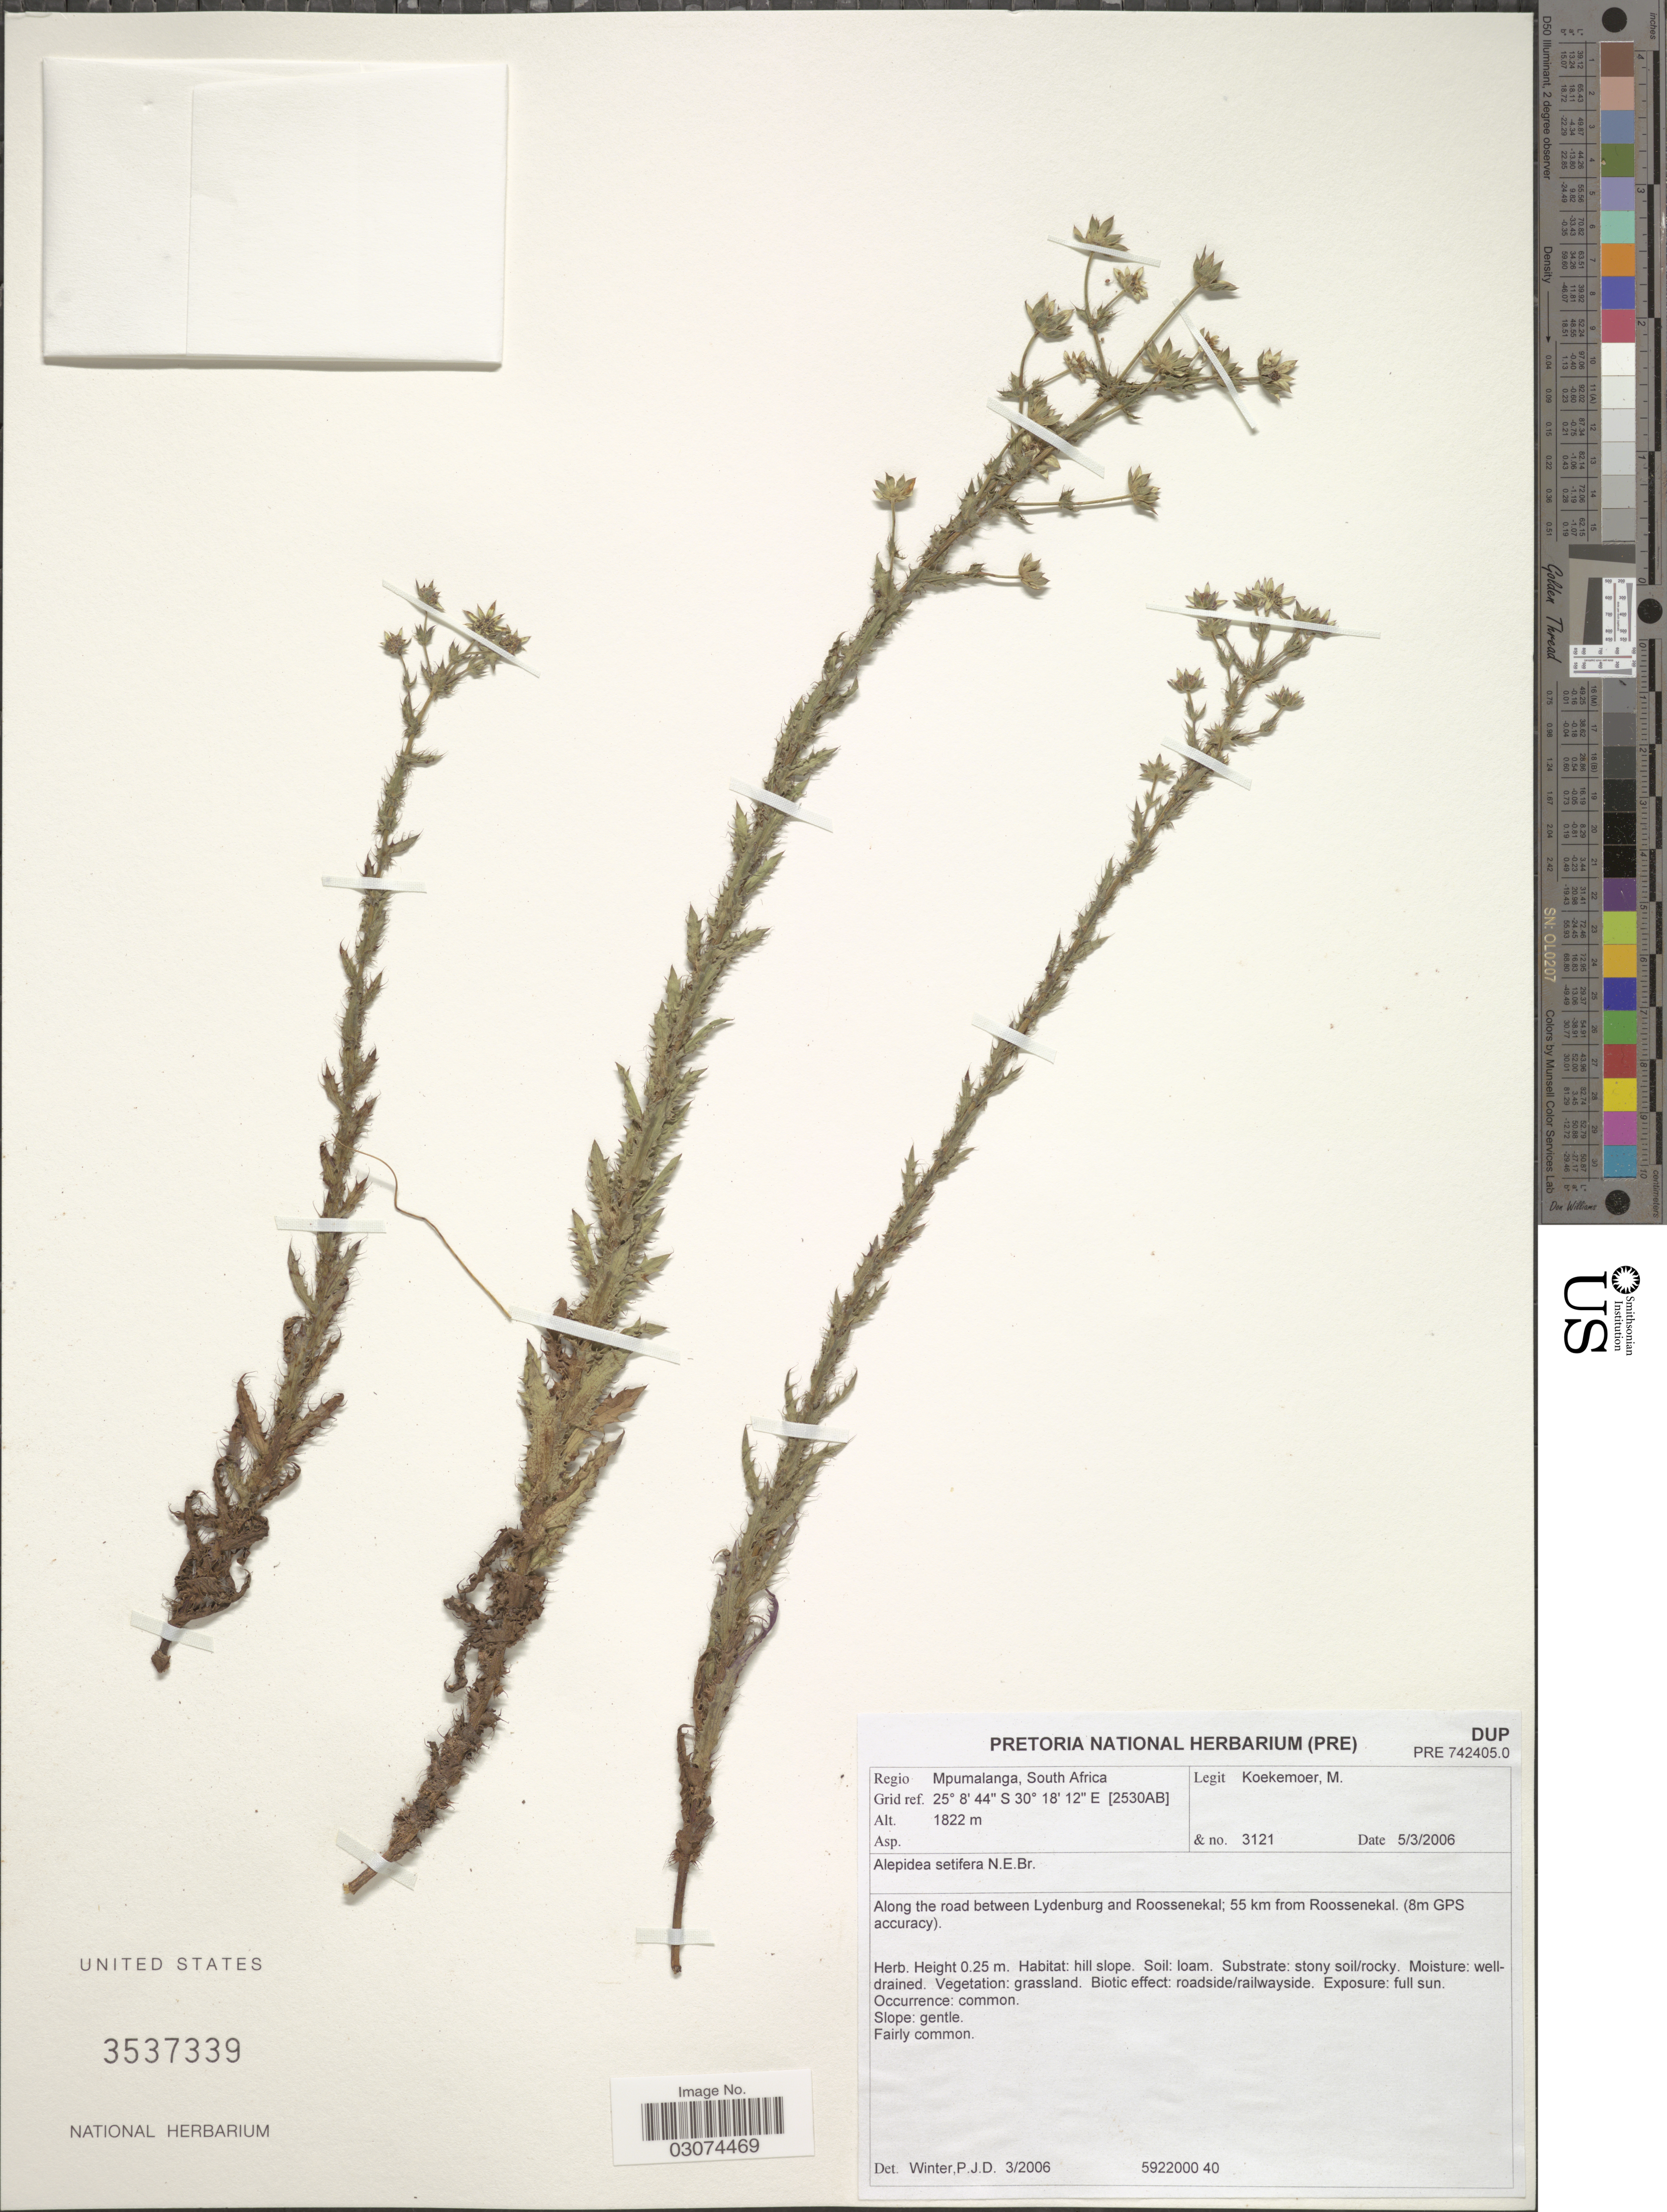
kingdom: Plantae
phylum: Tracheophyta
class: Magnoliopsida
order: Apiales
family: Apiaceae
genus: Alepidea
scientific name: Alepidea setifera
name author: N.E. Br.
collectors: M. Koekemoer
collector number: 3121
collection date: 2006-03-05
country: South Africa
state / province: Mpumalanga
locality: Along the road between Lydenburg and Roossenekal; 55 km from Roossenekal. Grid Ref [2530AB].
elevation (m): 1822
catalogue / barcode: US 3537339